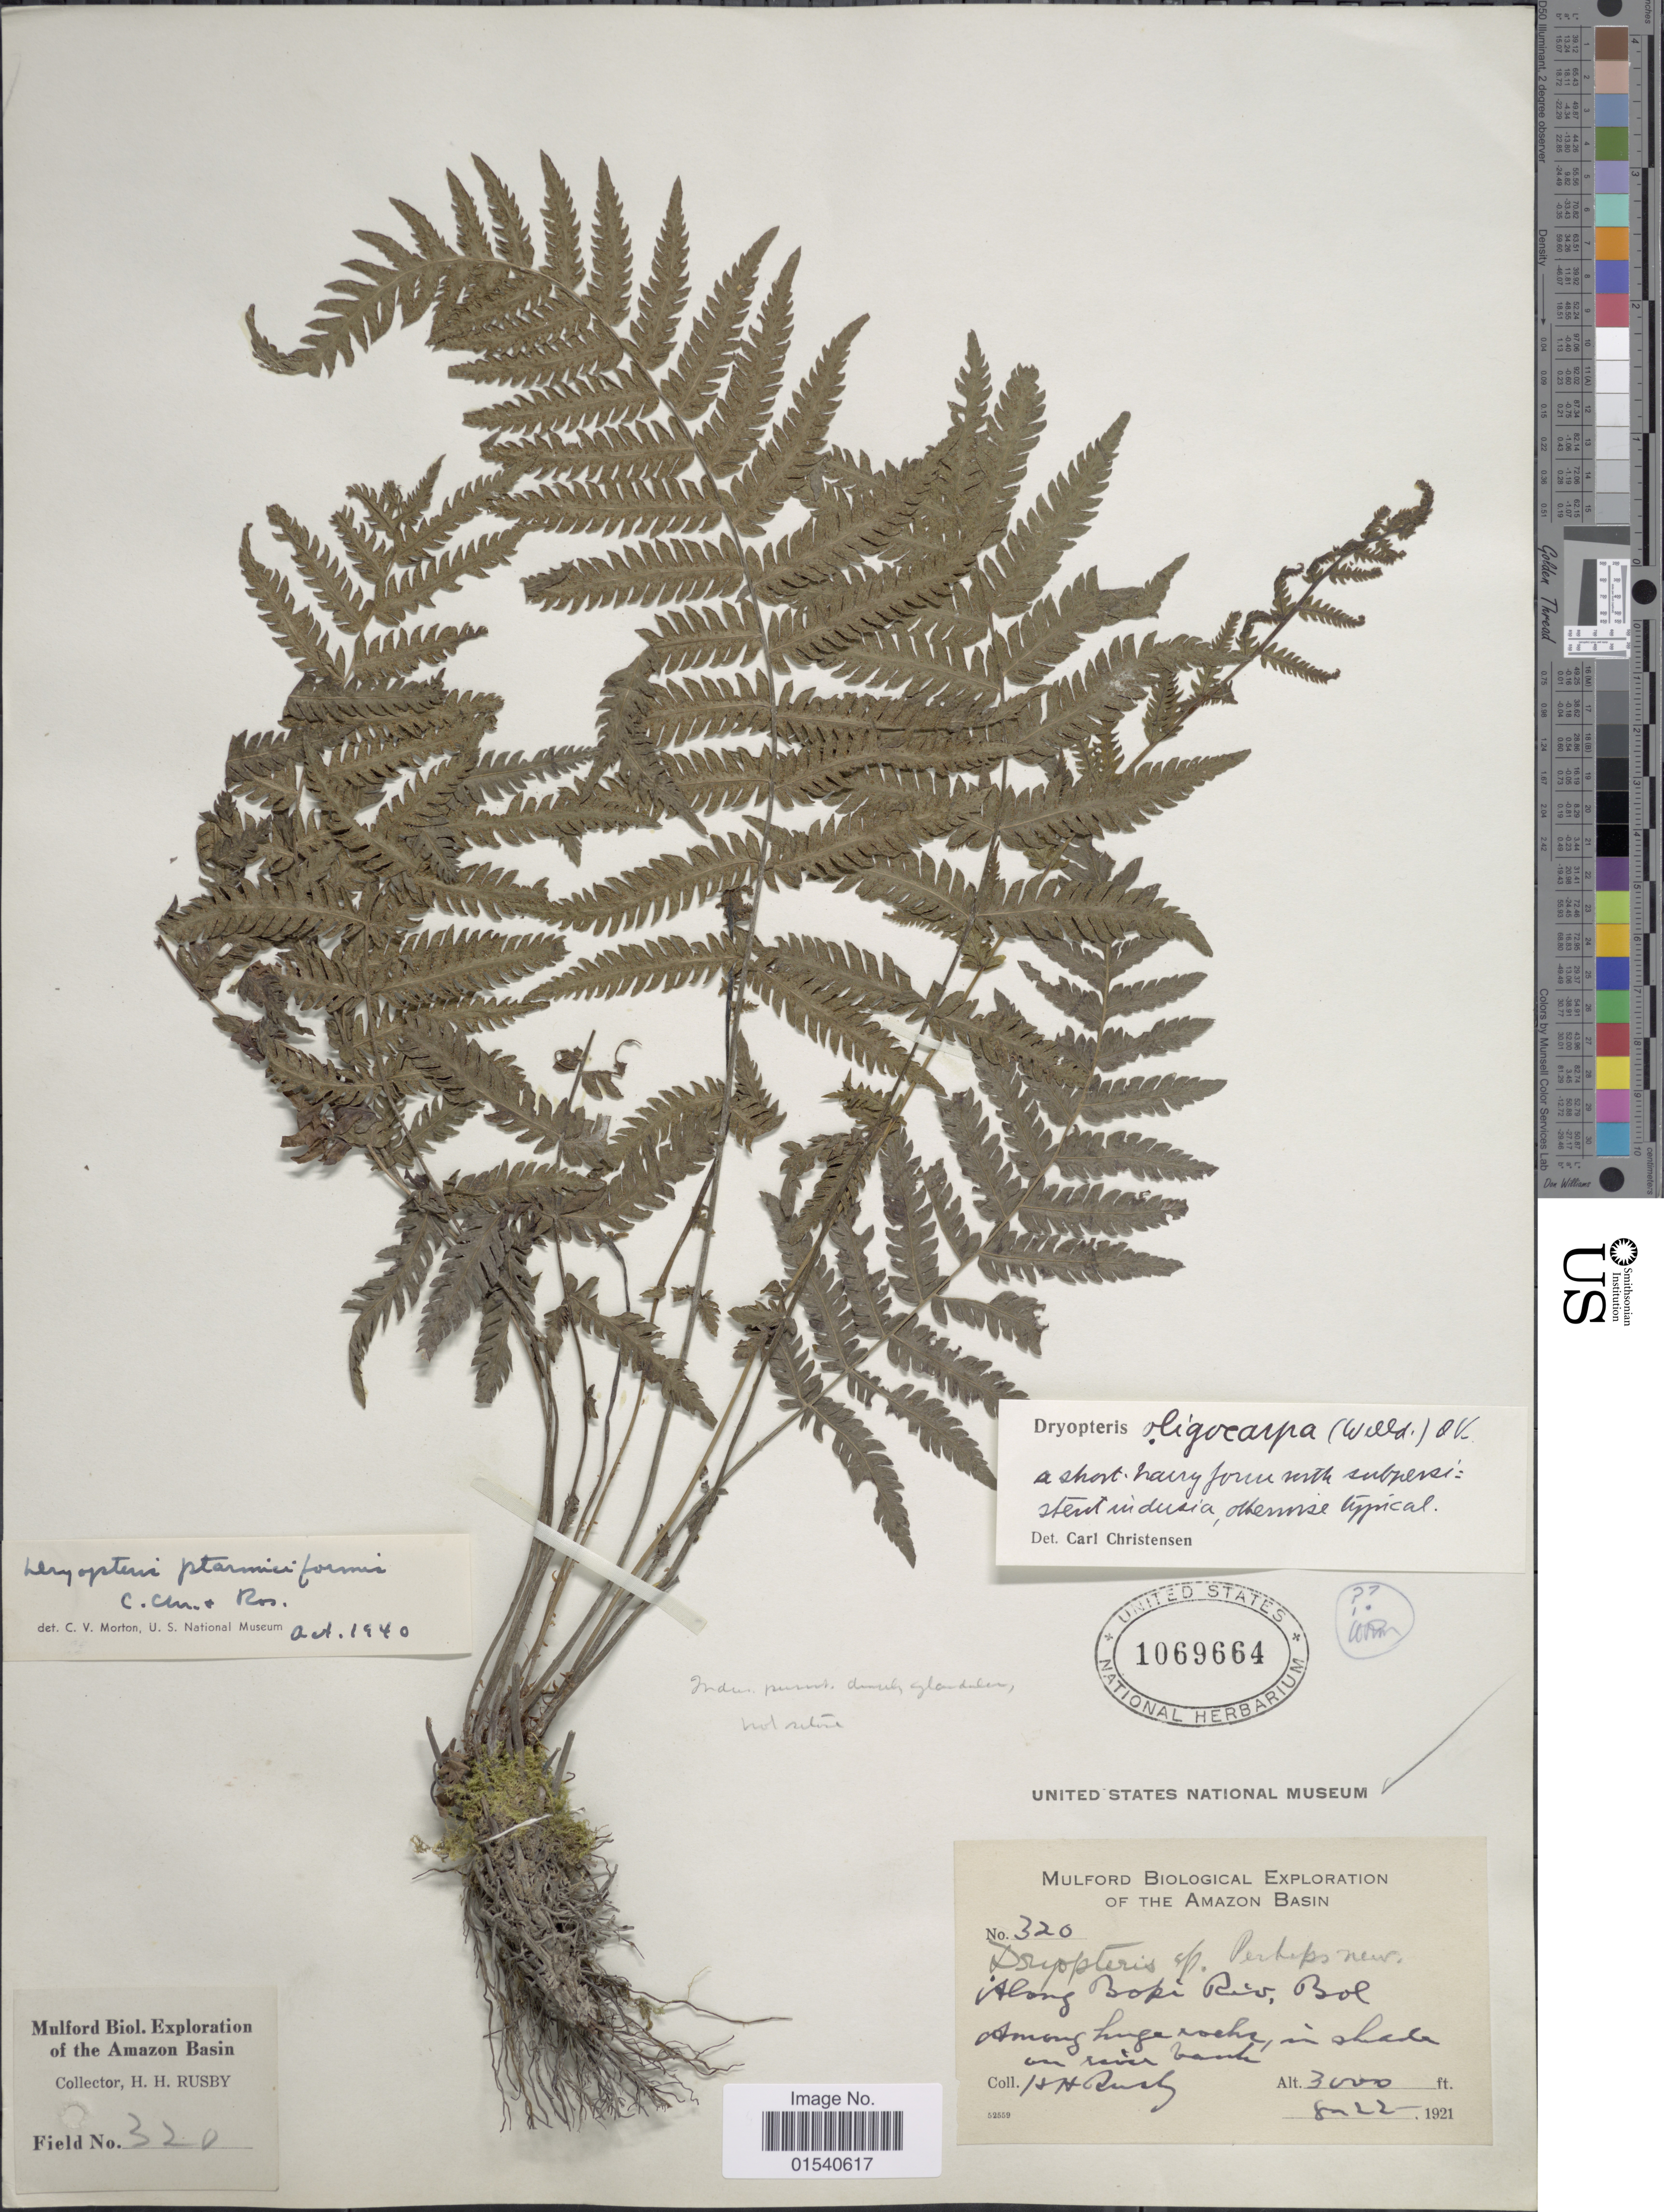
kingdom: Plantae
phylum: Tracheophyta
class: Polypodiopsida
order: Polypodiales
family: Thelypteridaceae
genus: Amauropelta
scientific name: Amauropelta ptarimiciformis (C. Chr. & Rosenst.) comb. nov., ined 2015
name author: (C. Chr. & Rosenst.)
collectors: H. H. Rusby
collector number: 320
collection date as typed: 8-22-1921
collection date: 1921-08-22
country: Bolivia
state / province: La Paz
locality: Bopi River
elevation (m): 914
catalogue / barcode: US 1069664